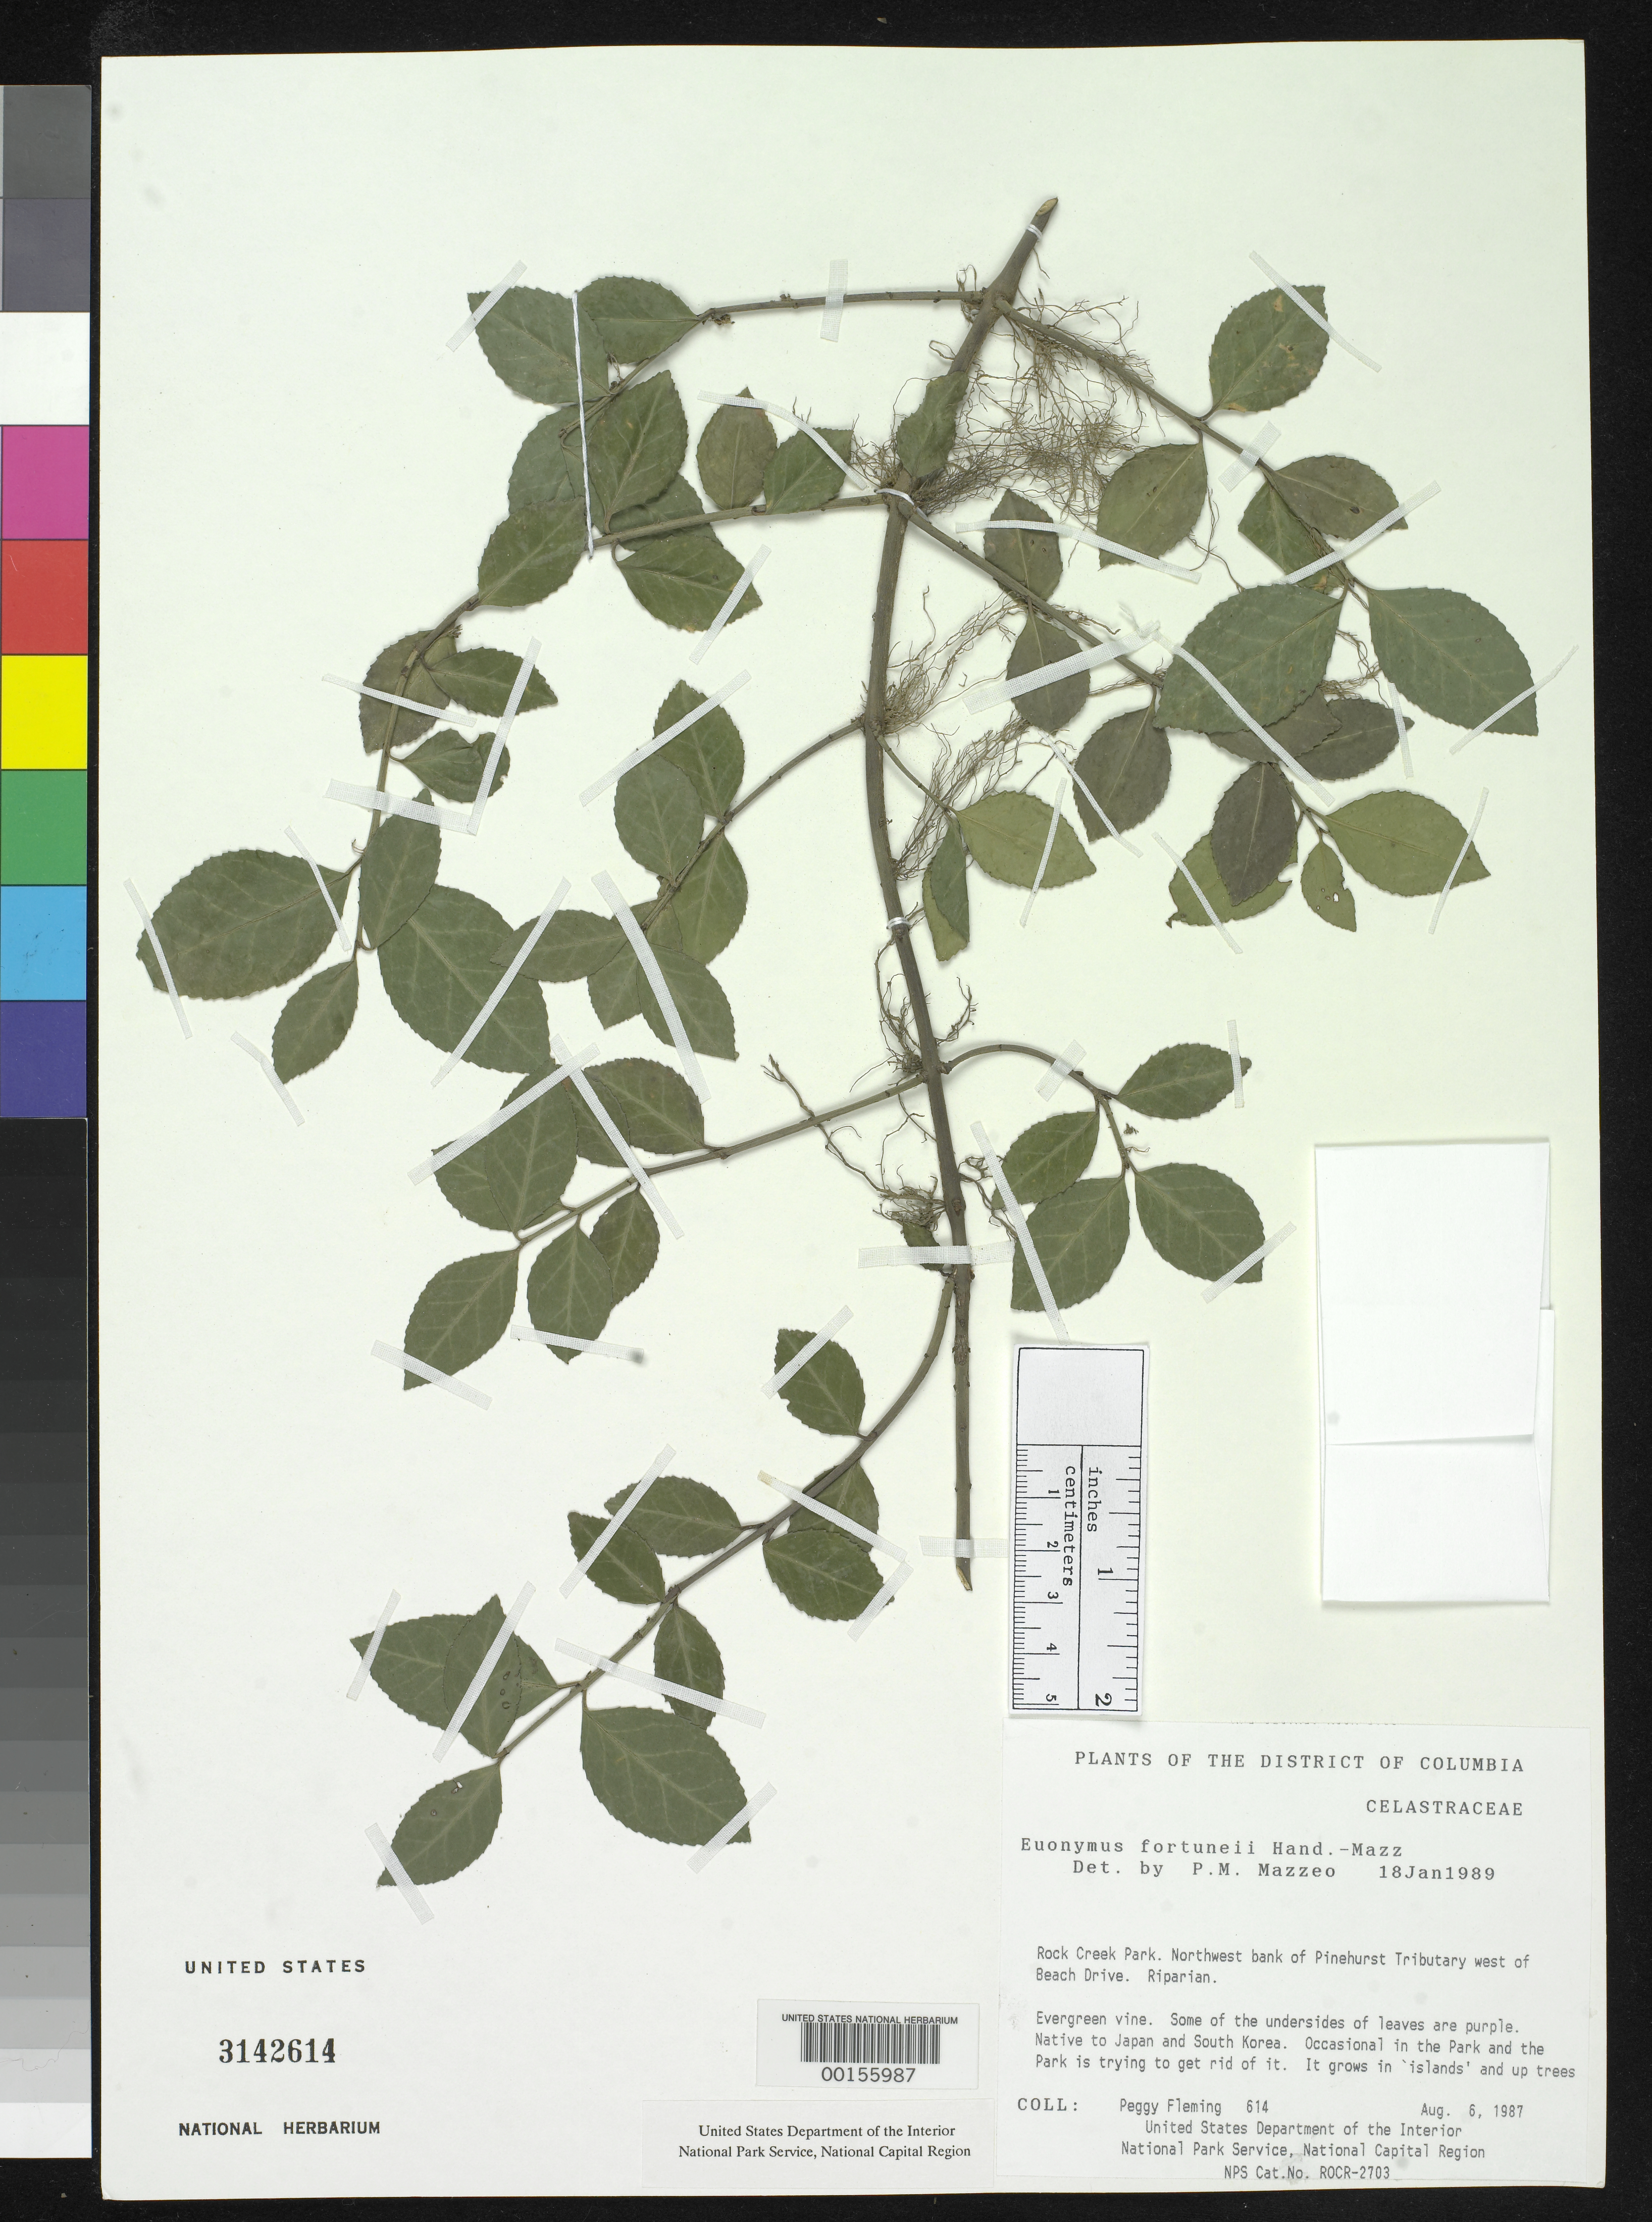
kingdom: Plantae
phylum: Tracheophyta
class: Magnoliopsida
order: Celastrales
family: Celastraceae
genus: Euonymus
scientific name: Euonymus fortunei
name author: (Turcz.) Hand.-Mazz.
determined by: Mazzeo, P. M.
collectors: P. Fleming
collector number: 614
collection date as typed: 06 Aug 1987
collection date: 1987-08-06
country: United States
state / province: District of Columbia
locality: Rock Creek Park, Pinehurst Tributary Rock Creek Park and Vicinity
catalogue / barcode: US 3142614